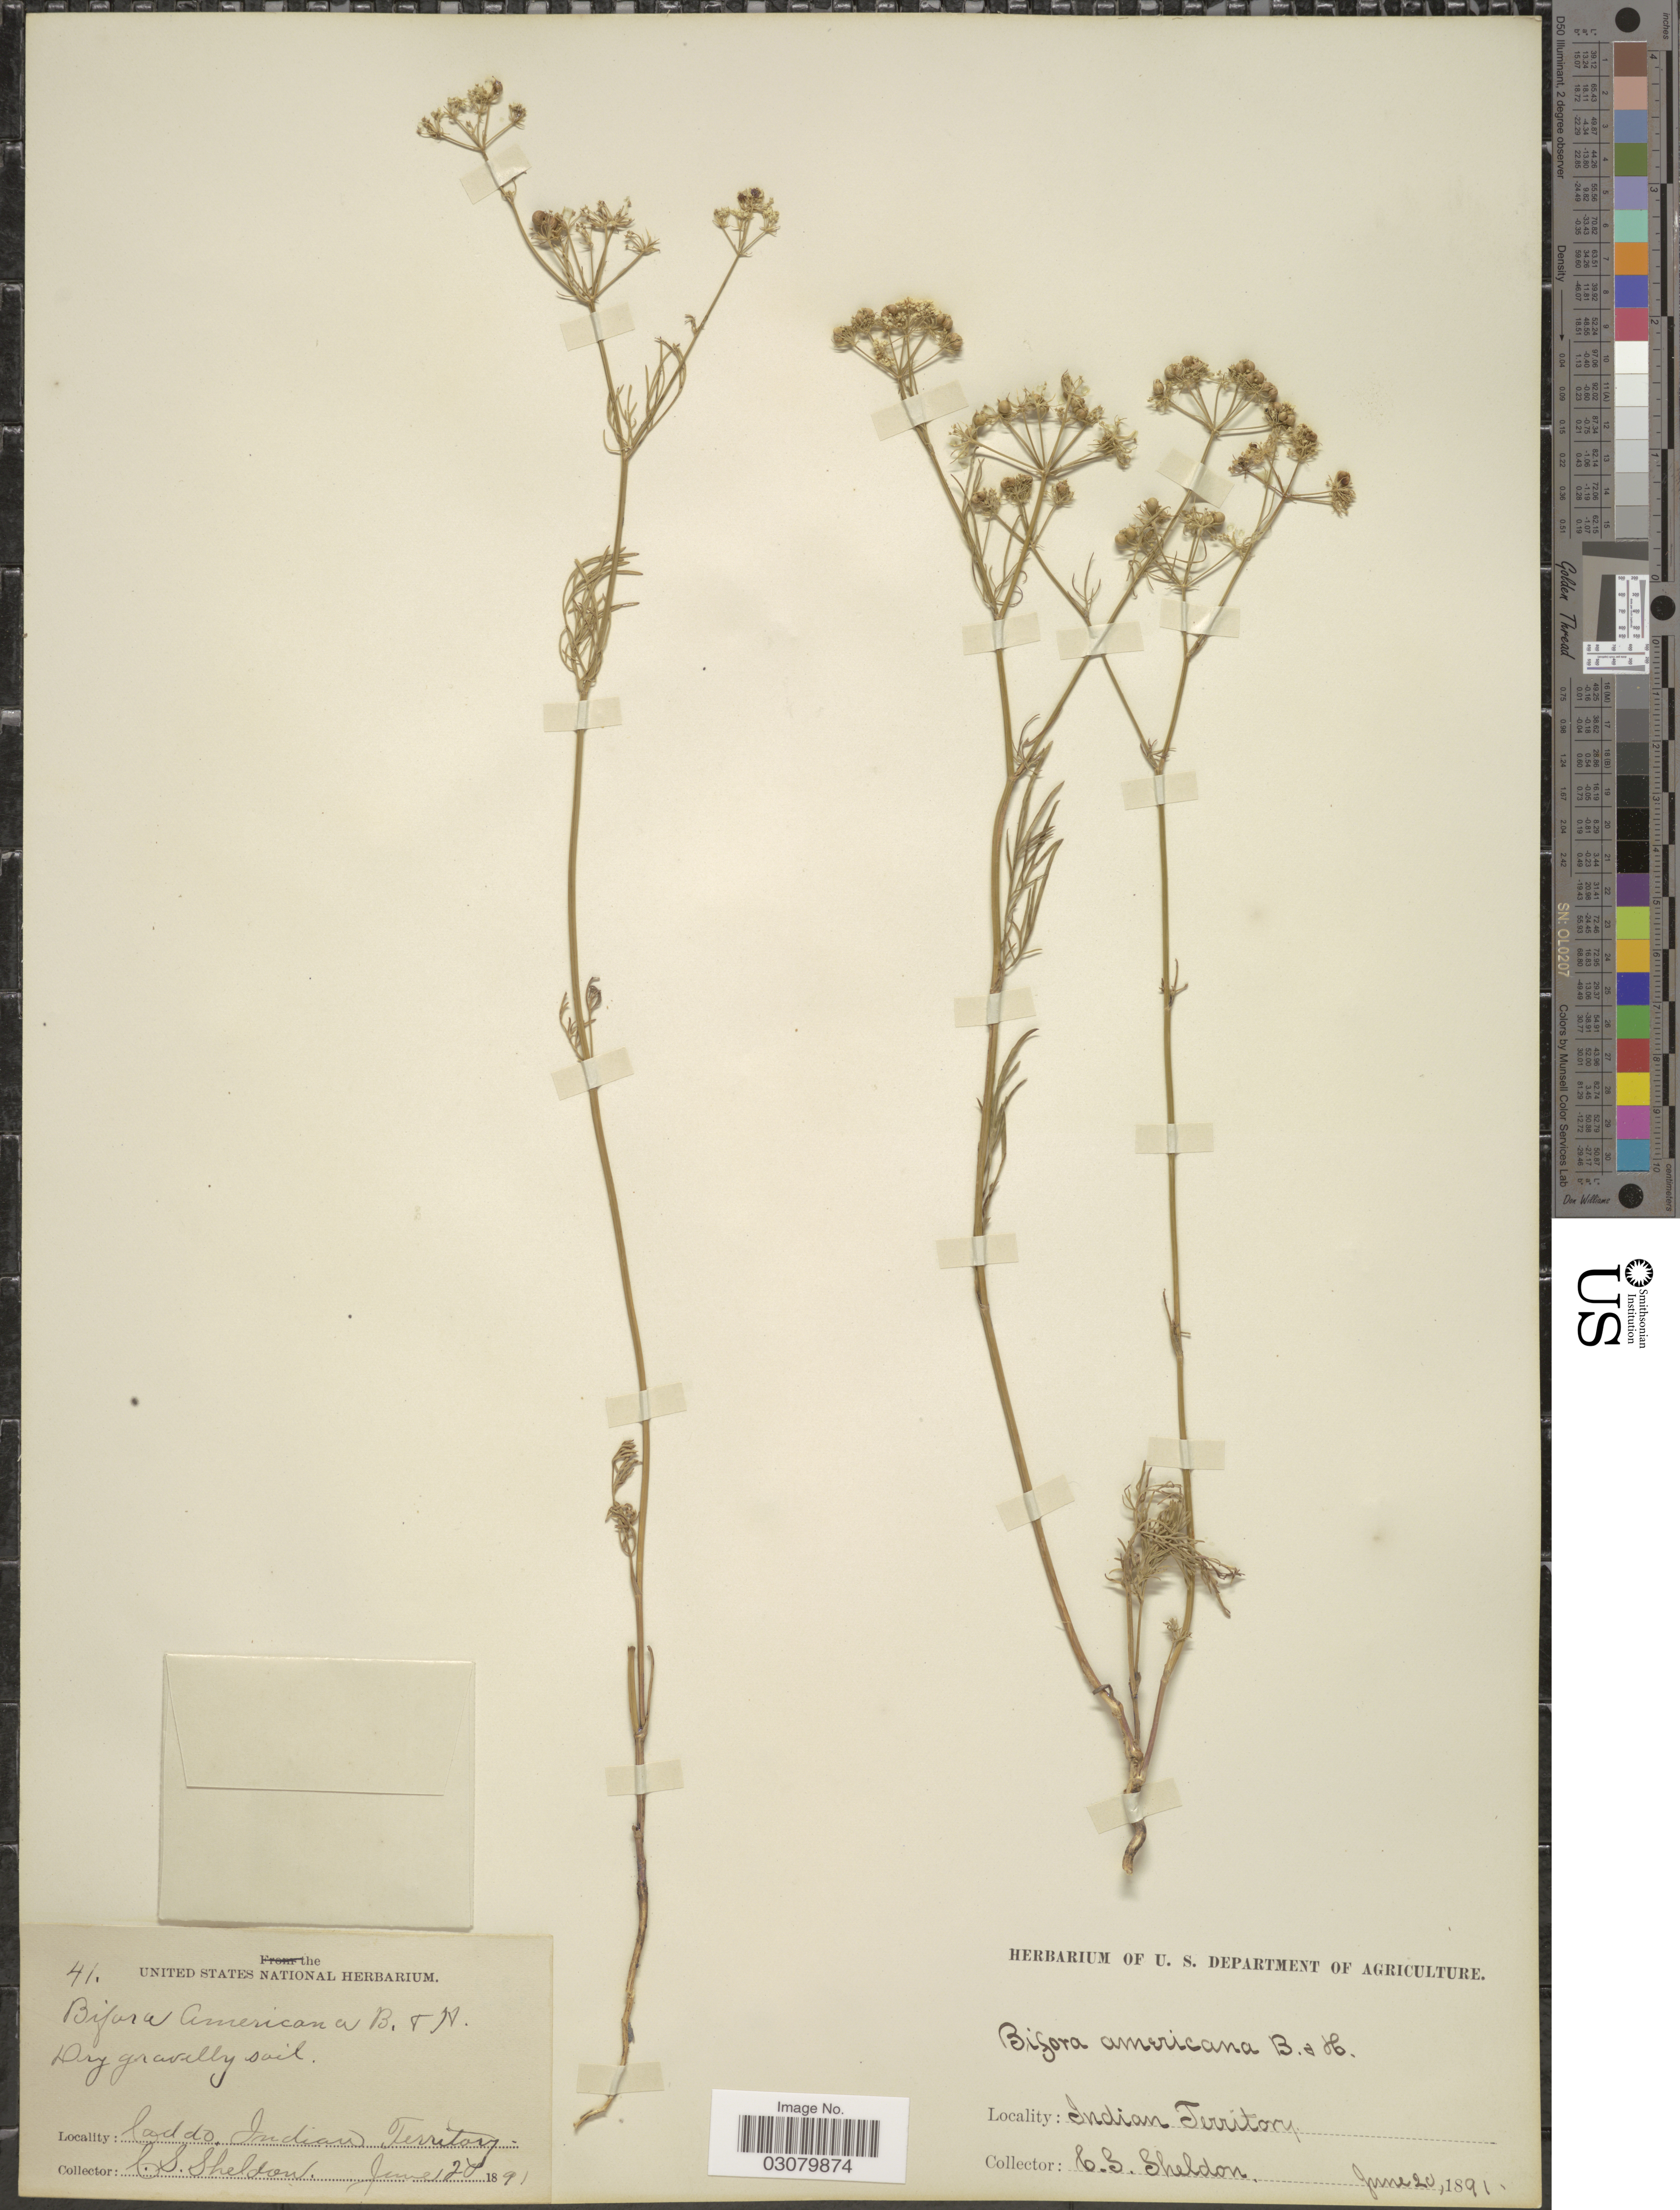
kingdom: Plantae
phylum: Tracheophyta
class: Magnoliopsida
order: Apiales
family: Apiaceae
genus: Bifora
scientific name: Bifora americana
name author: (DC.) Benth. & Hook. f. ex S. Watson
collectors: C. S. Sheldon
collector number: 41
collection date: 1891-06-20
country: United States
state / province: Oklahoma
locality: Caddo. Indian Territory.